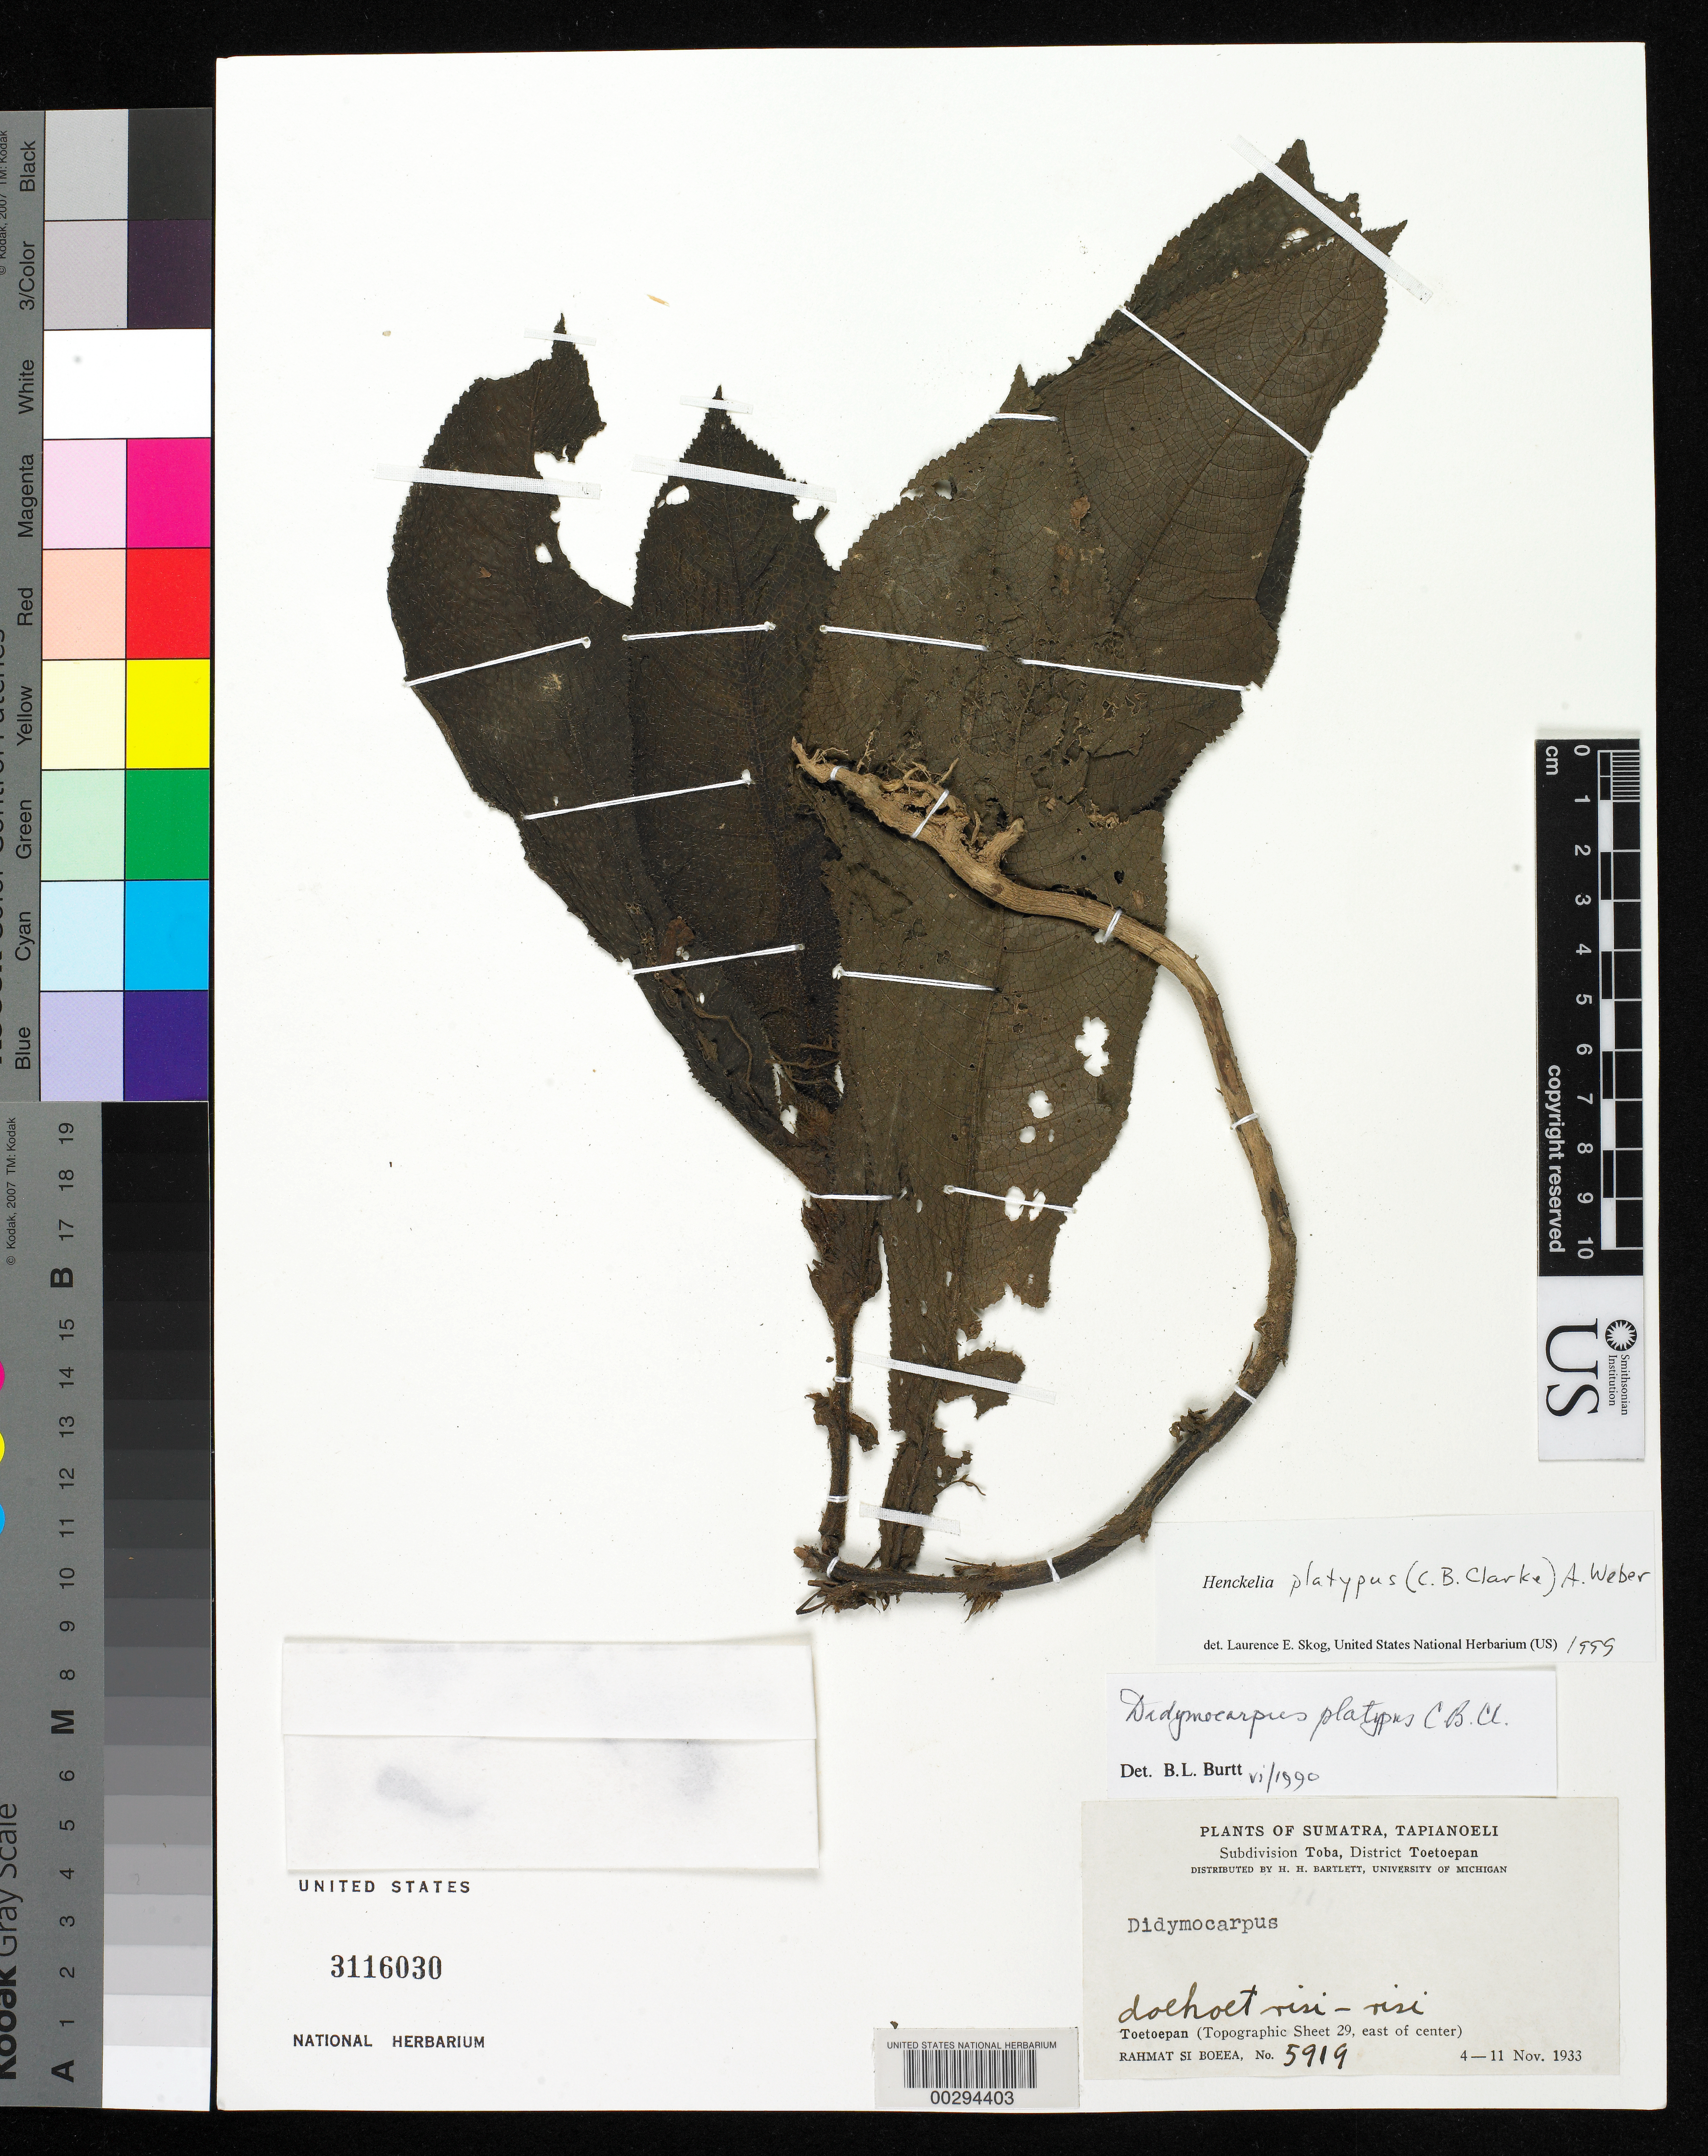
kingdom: Plantae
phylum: Tracheophyta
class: Magnoliopsida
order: Lamiales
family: Gesneriaceae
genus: Codonoboea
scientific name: Codonoboea platypus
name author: (C.B. Clarke) C.L. Lim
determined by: Skog, Laurence E.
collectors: Rahmat Si Boeea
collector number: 5919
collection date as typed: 4-11 Nov 1933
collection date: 1933-11-04/1933-11-11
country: Indonesia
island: Sumatra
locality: Tapianoeli, subdiv toba, dist toetoepan, toetoepan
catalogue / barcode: US 3116030